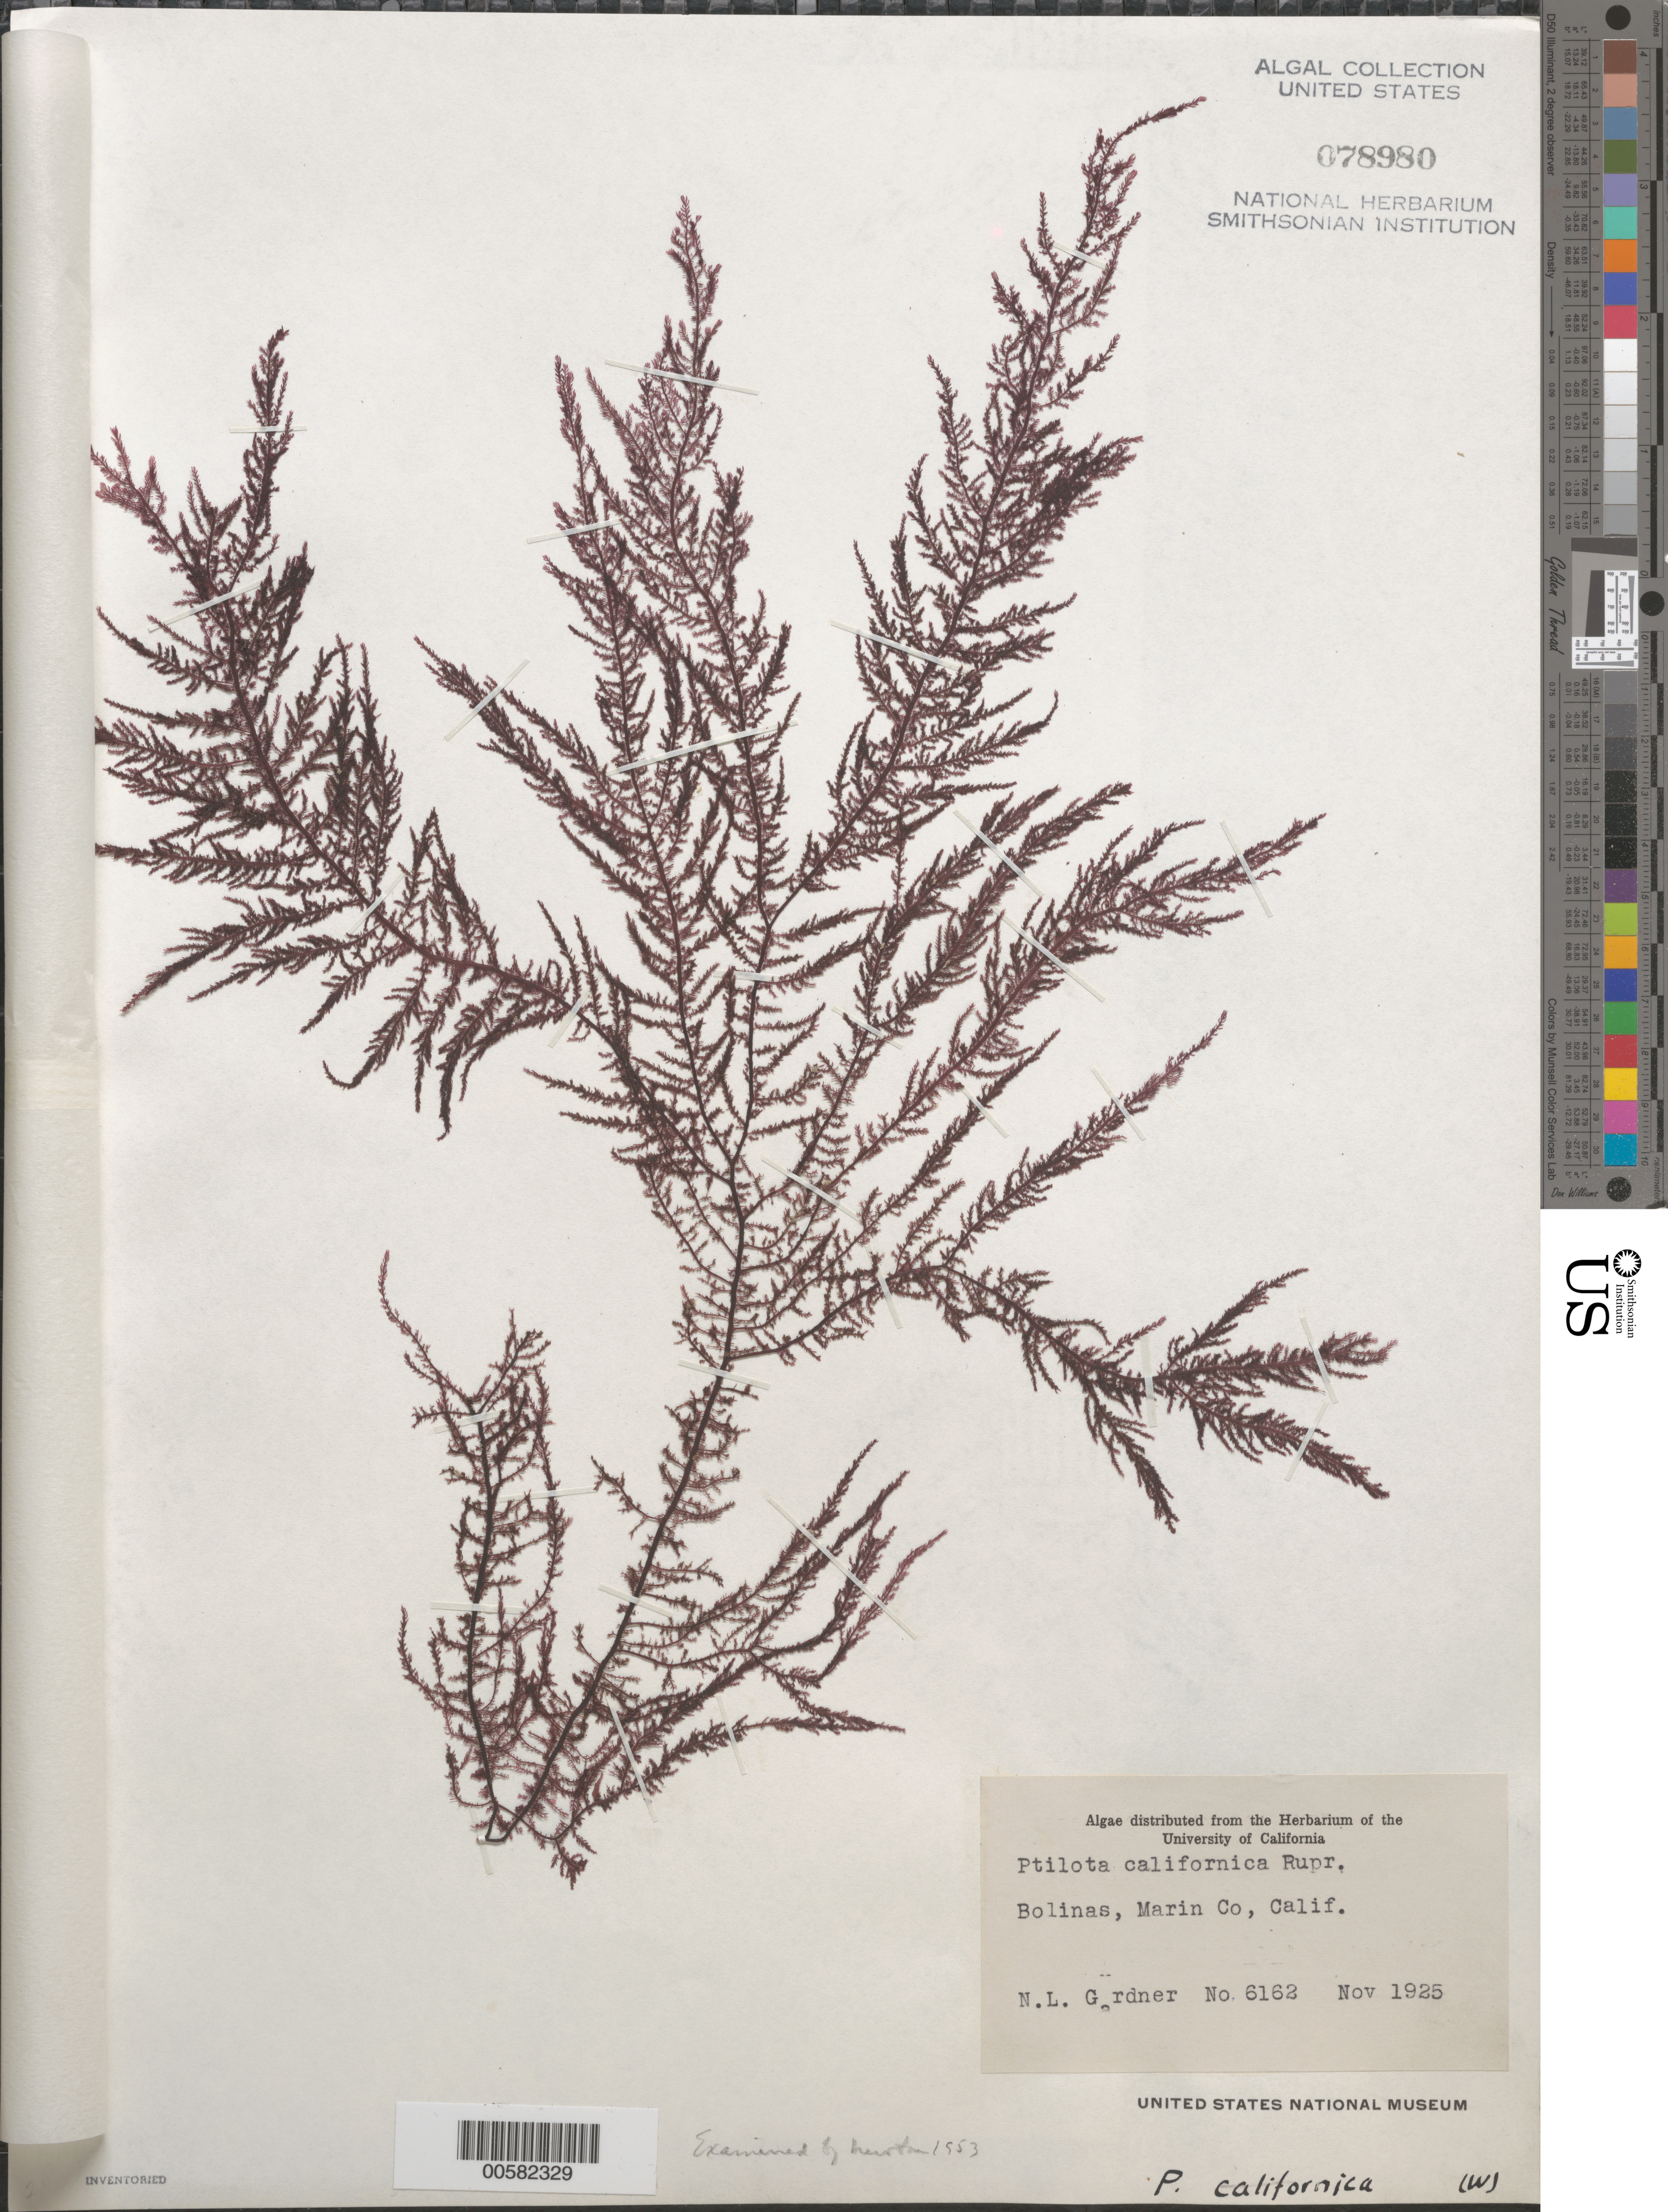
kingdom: Plantae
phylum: Rhodophyta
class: Florideophyceae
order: Ceramiales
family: Wrangeliaceae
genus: Ptilota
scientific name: Ptilota densa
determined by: Algae name updating Project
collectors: N. Gardner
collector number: NLG 6162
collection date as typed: Nov 1925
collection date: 1925-11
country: United States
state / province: California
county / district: Marin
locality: Bolinas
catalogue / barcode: US 78980